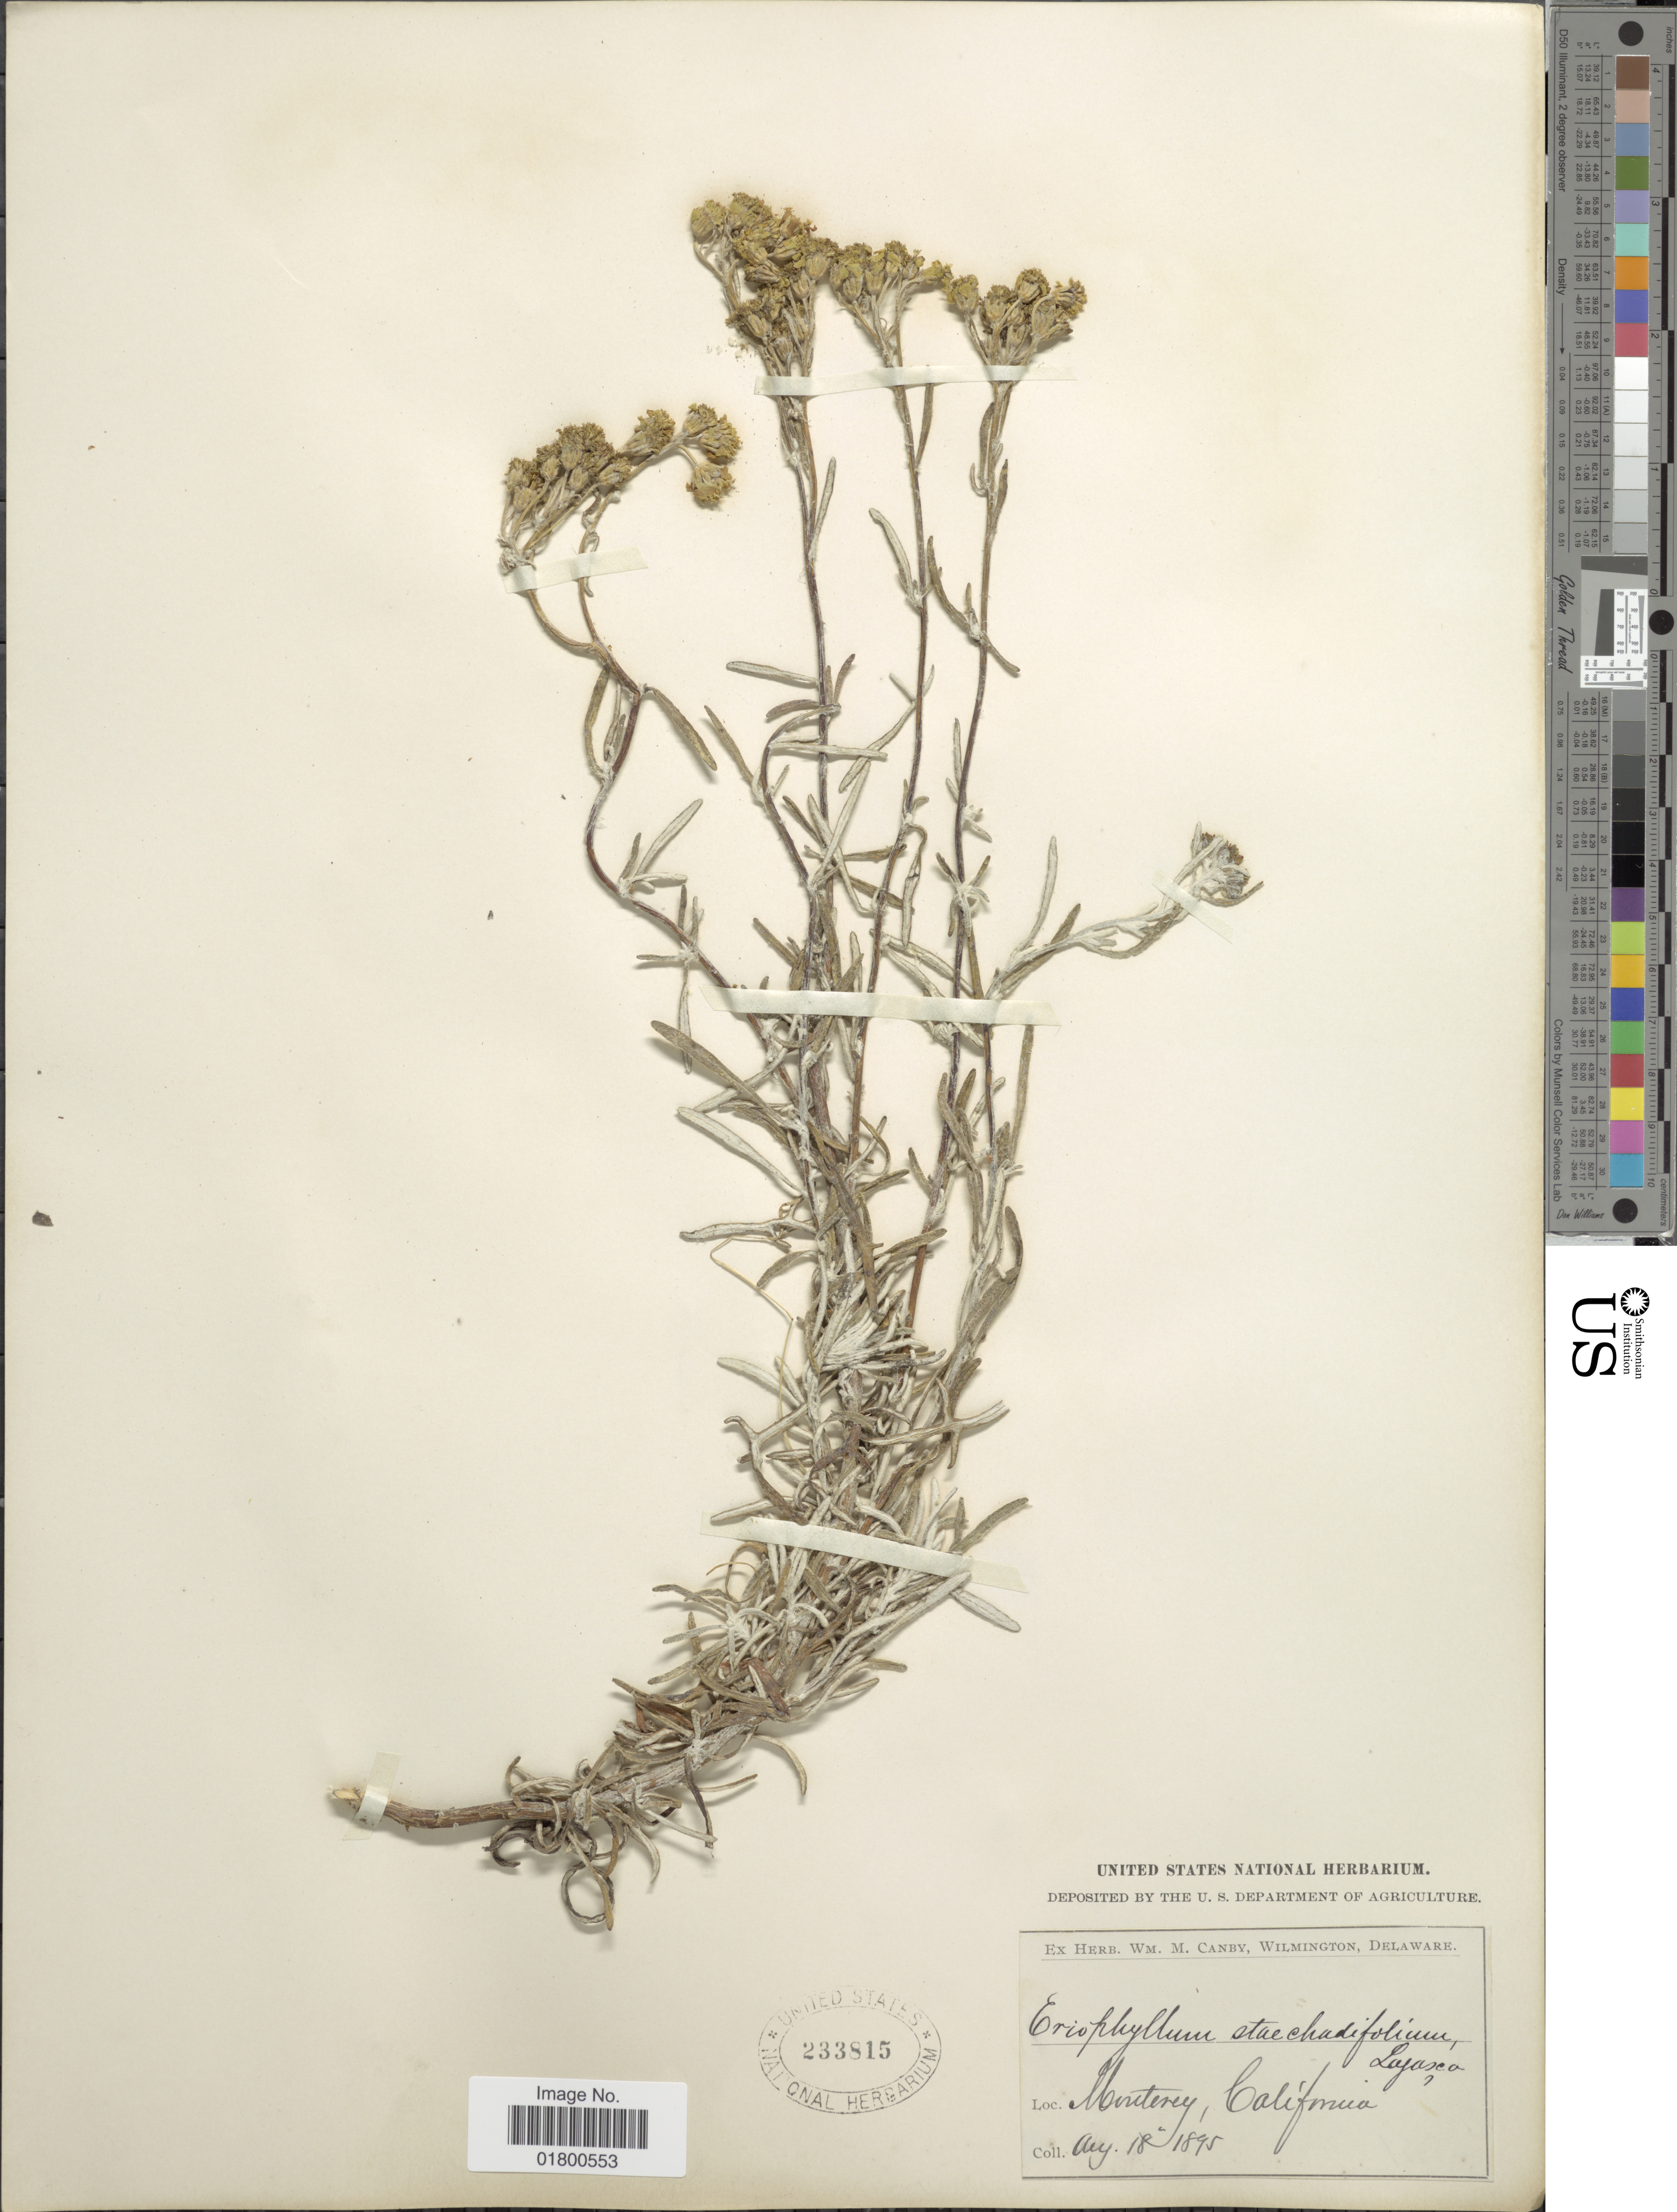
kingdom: Plantae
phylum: Tracheophyta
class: Magnoliopsida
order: Asterales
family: Asteraceae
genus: Eriophyllum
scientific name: Eriophyllum staechadifolium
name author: Lag.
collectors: ex herb. W.M. Canby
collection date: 1895-08-18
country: United States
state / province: California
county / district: Monterey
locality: Monterey, California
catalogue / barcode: US 233815